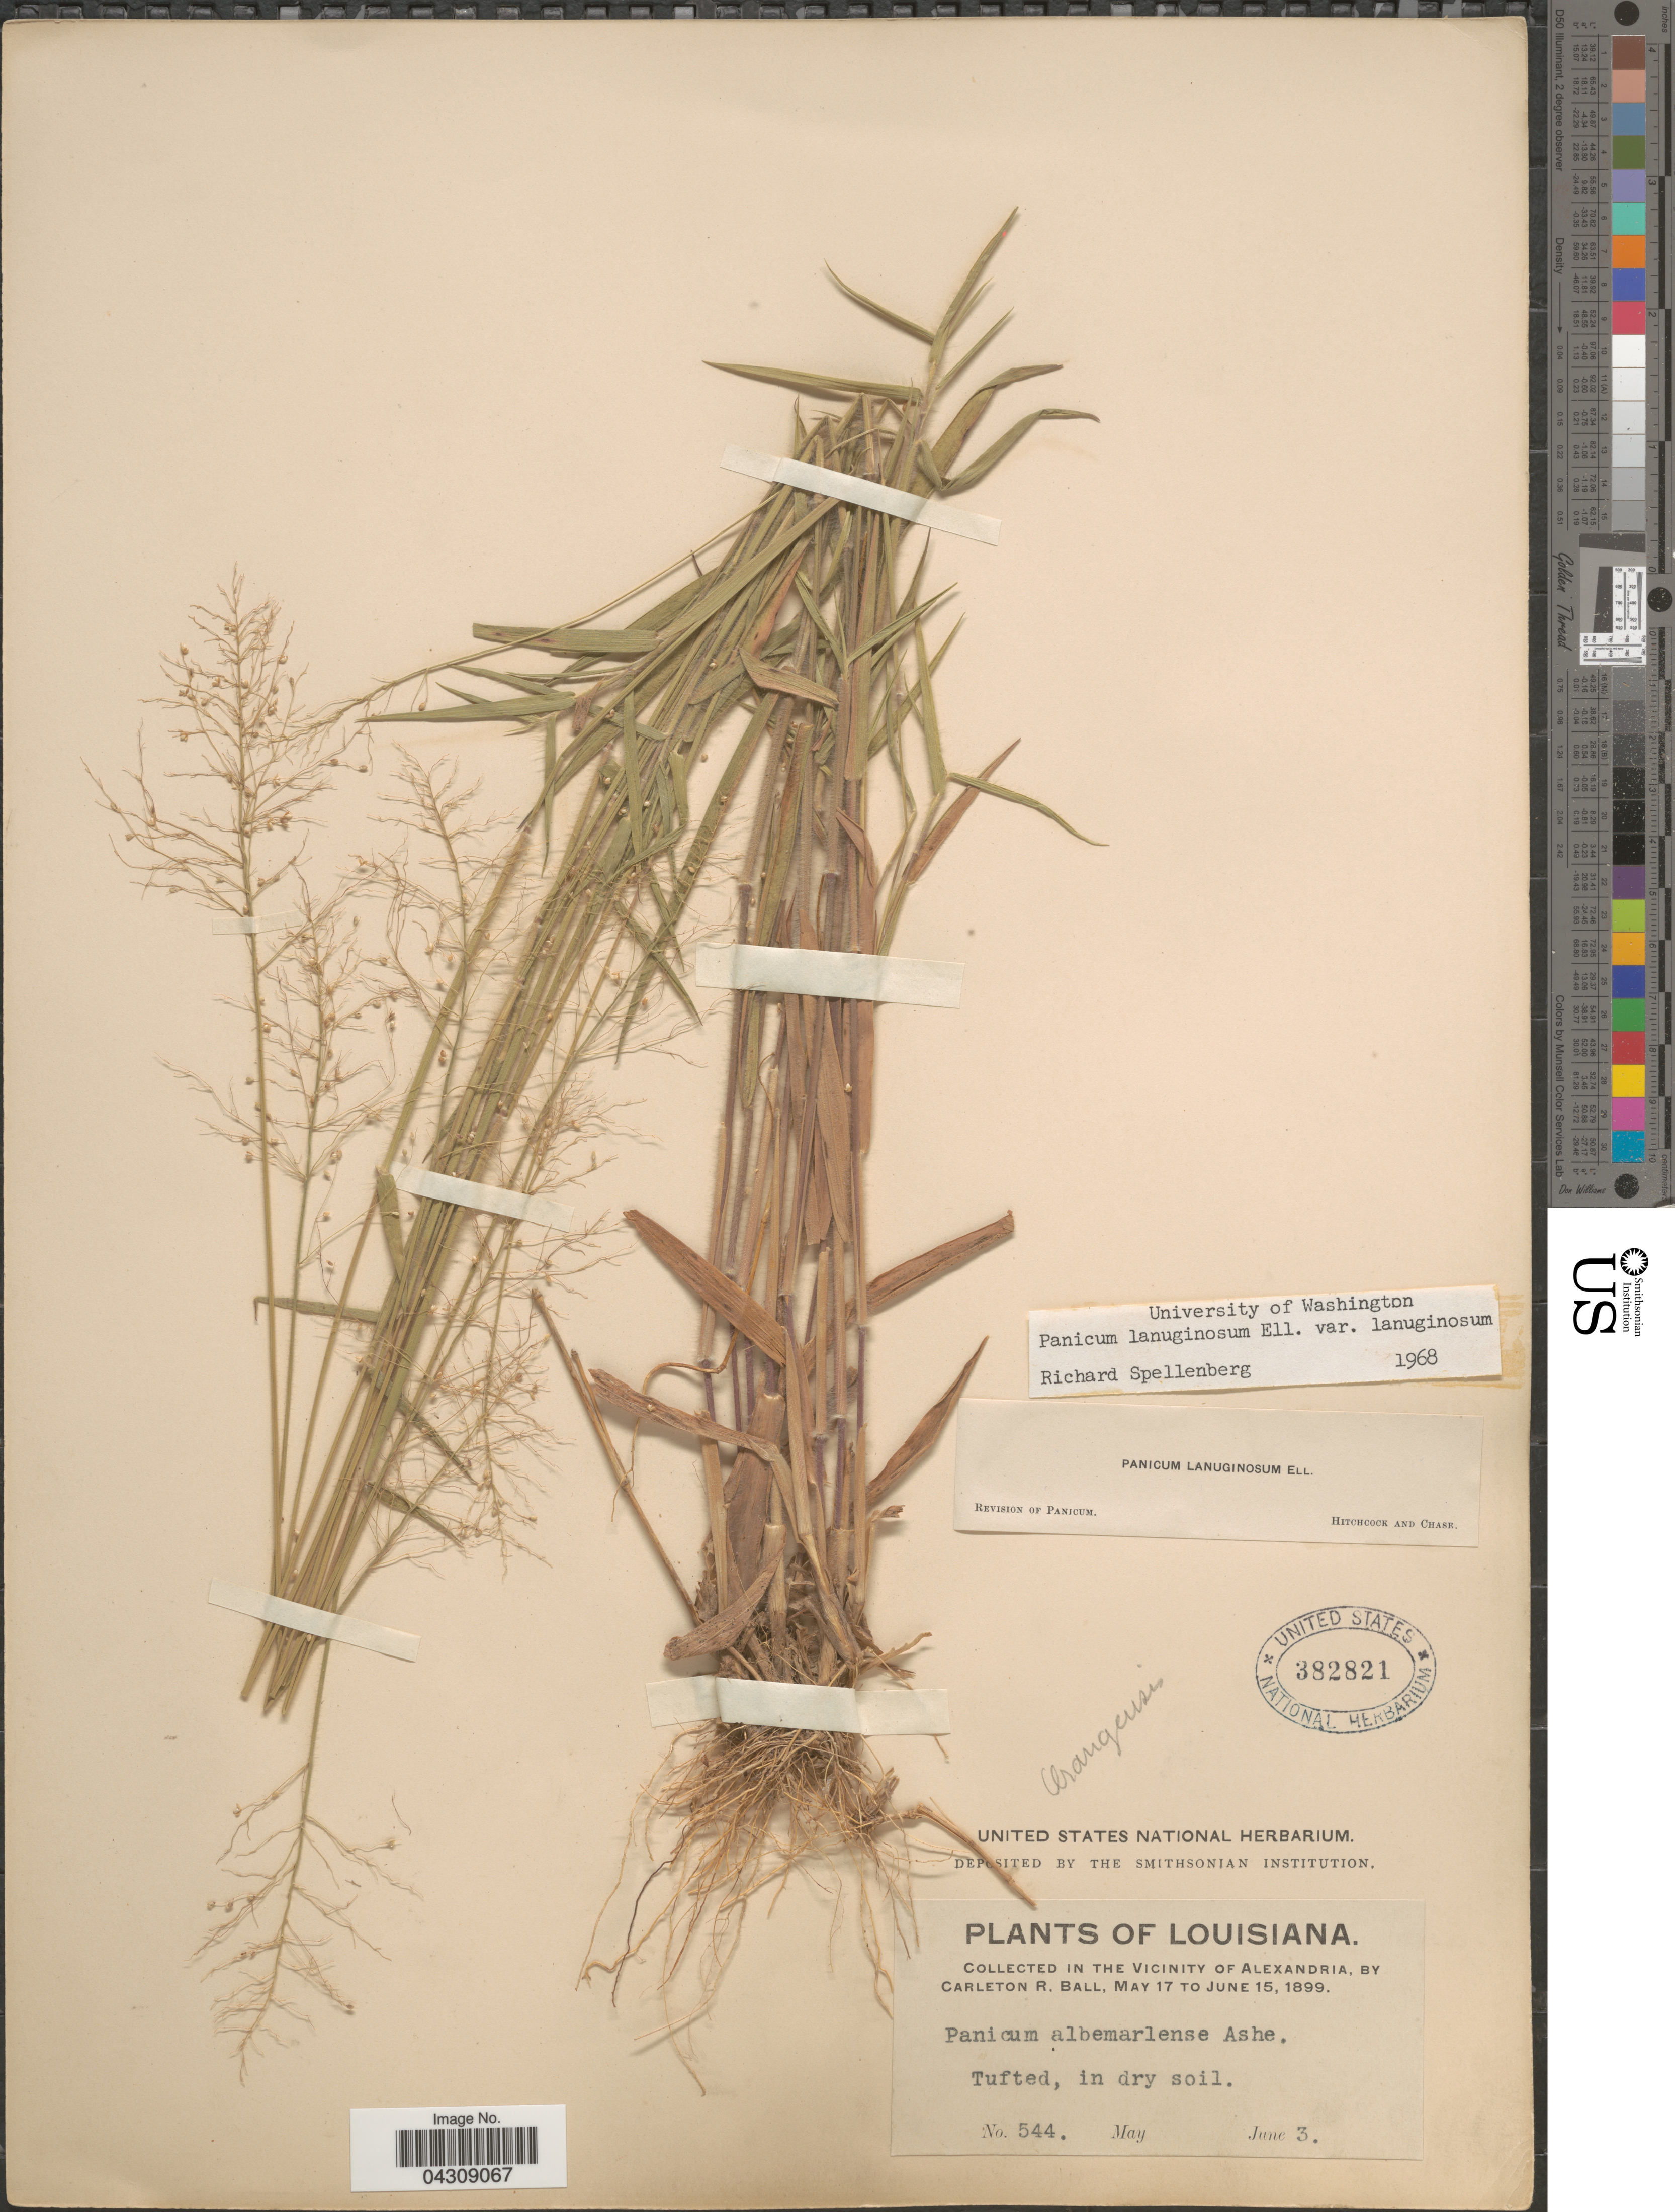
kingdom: Plantae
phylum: Tracheophyta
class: Liliopsida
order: Poales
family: Poaceae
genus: Dichanthelium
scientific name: Dichanthelium acuminatum var. acuminatum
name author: (Sw.) Gould & C.A. Clark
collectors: C. R. Ball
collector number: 544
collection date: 1899-06-03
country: United States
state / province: Louisiana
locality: In the Vicinity of Alexandria.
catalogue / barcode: US 382821